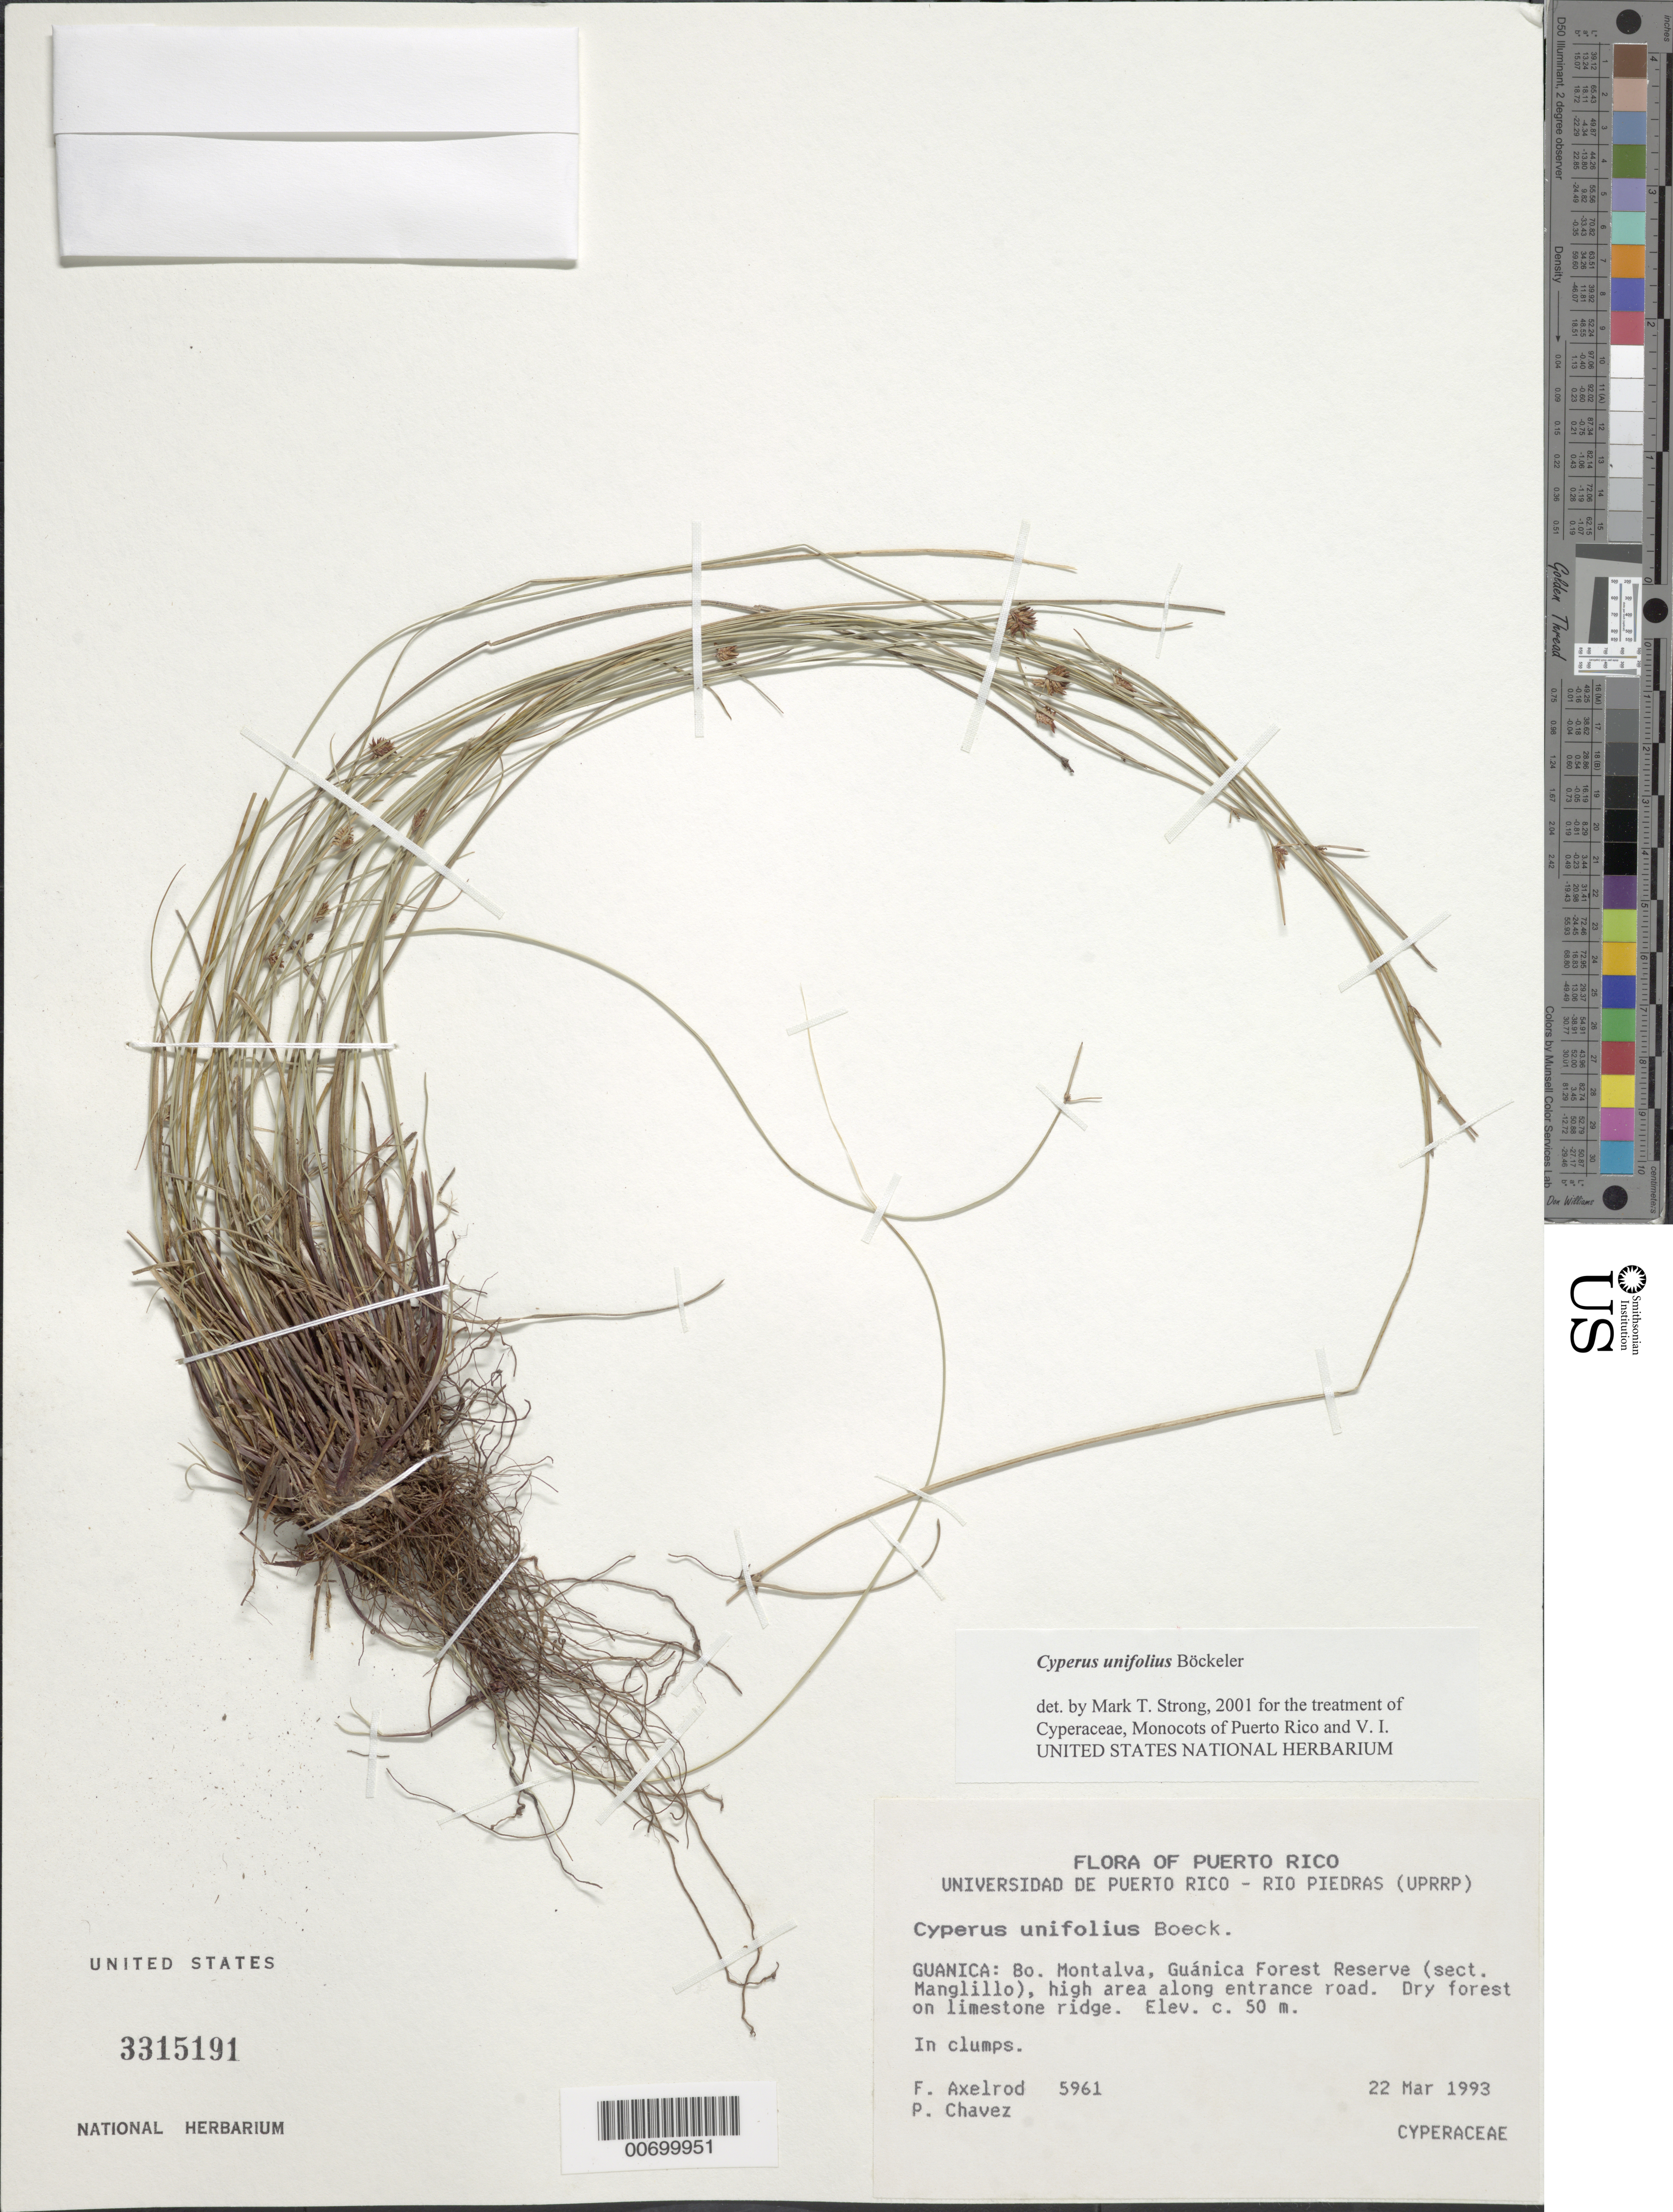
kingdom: Plantae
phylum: Tracheophyta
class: Liliopsida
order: Poales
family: Cyperaceae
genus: Cyperus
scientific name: Cyperus unifolius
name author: Boeckeler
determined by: Strong, M. T., (US), Smithsonian Institution - National Museum of Natural History (UNITED STATES)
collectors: F. S. Axelrod & P. Chavez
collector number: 5961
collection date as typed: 22 Mar 1993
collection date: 1993-03-22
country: Puerto Rico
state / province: Guánica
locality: Guanica: Bo. Montalva, Guanica State Forest Reserve (sect. Manglillo), high area along entrance road.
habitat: Dry forest on limestone ridge.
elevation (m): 50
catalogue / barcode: US 3315191